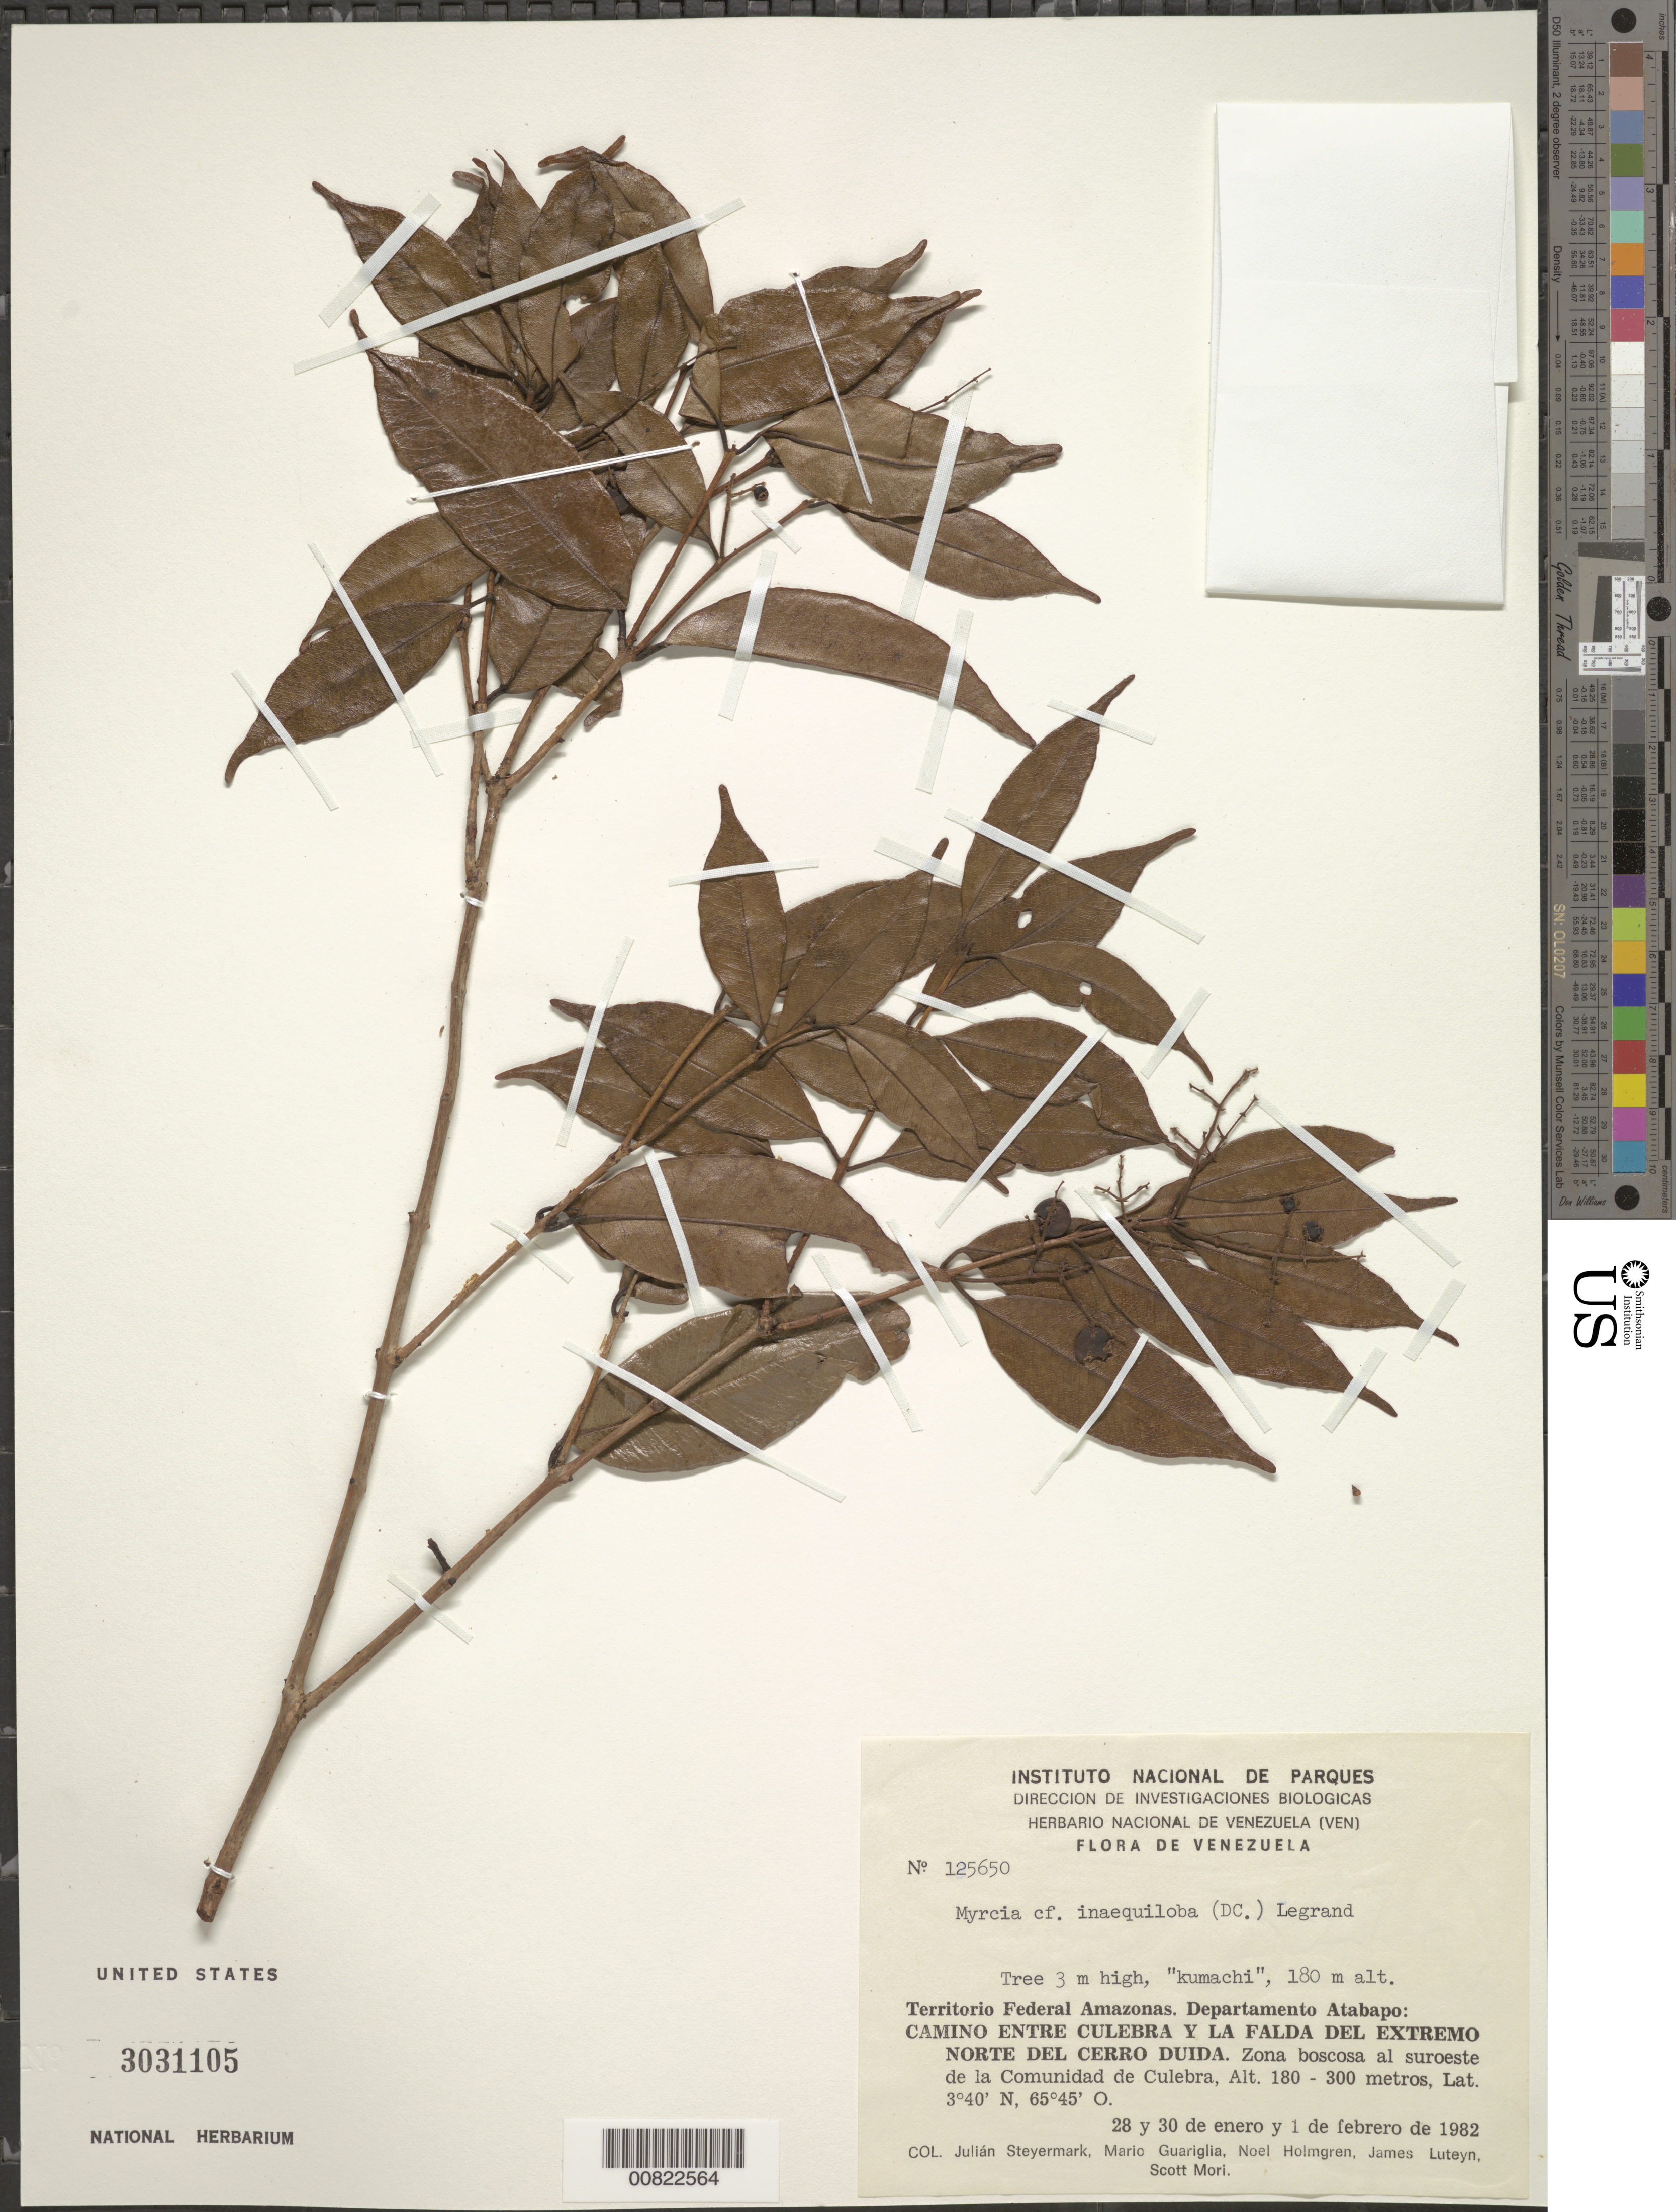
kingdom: Plantae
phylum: Tracheophyta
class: Magnoliopsida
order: Myrtales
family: Myrtaceae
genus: Myrcia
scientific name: Myrcia inaequiloba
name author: (DC.) D. Legrand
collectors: J. Steyermark, M. Guariglia P., N. H. Holmgren, J. L. Luteyn & S. Mori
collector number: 125650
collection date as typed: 28-Jan-82 to 8-Feb-82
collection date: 1982-01-28/1982-02-08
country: Venezuela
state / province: Amazonas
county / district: Atabapo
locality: Río Cunucunuma, entre Culebra y La Falda, N del Cerro Duida; SW de la Comunidad de Culebra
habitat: Zona boscosa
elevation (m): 180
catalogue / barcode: US 3031105